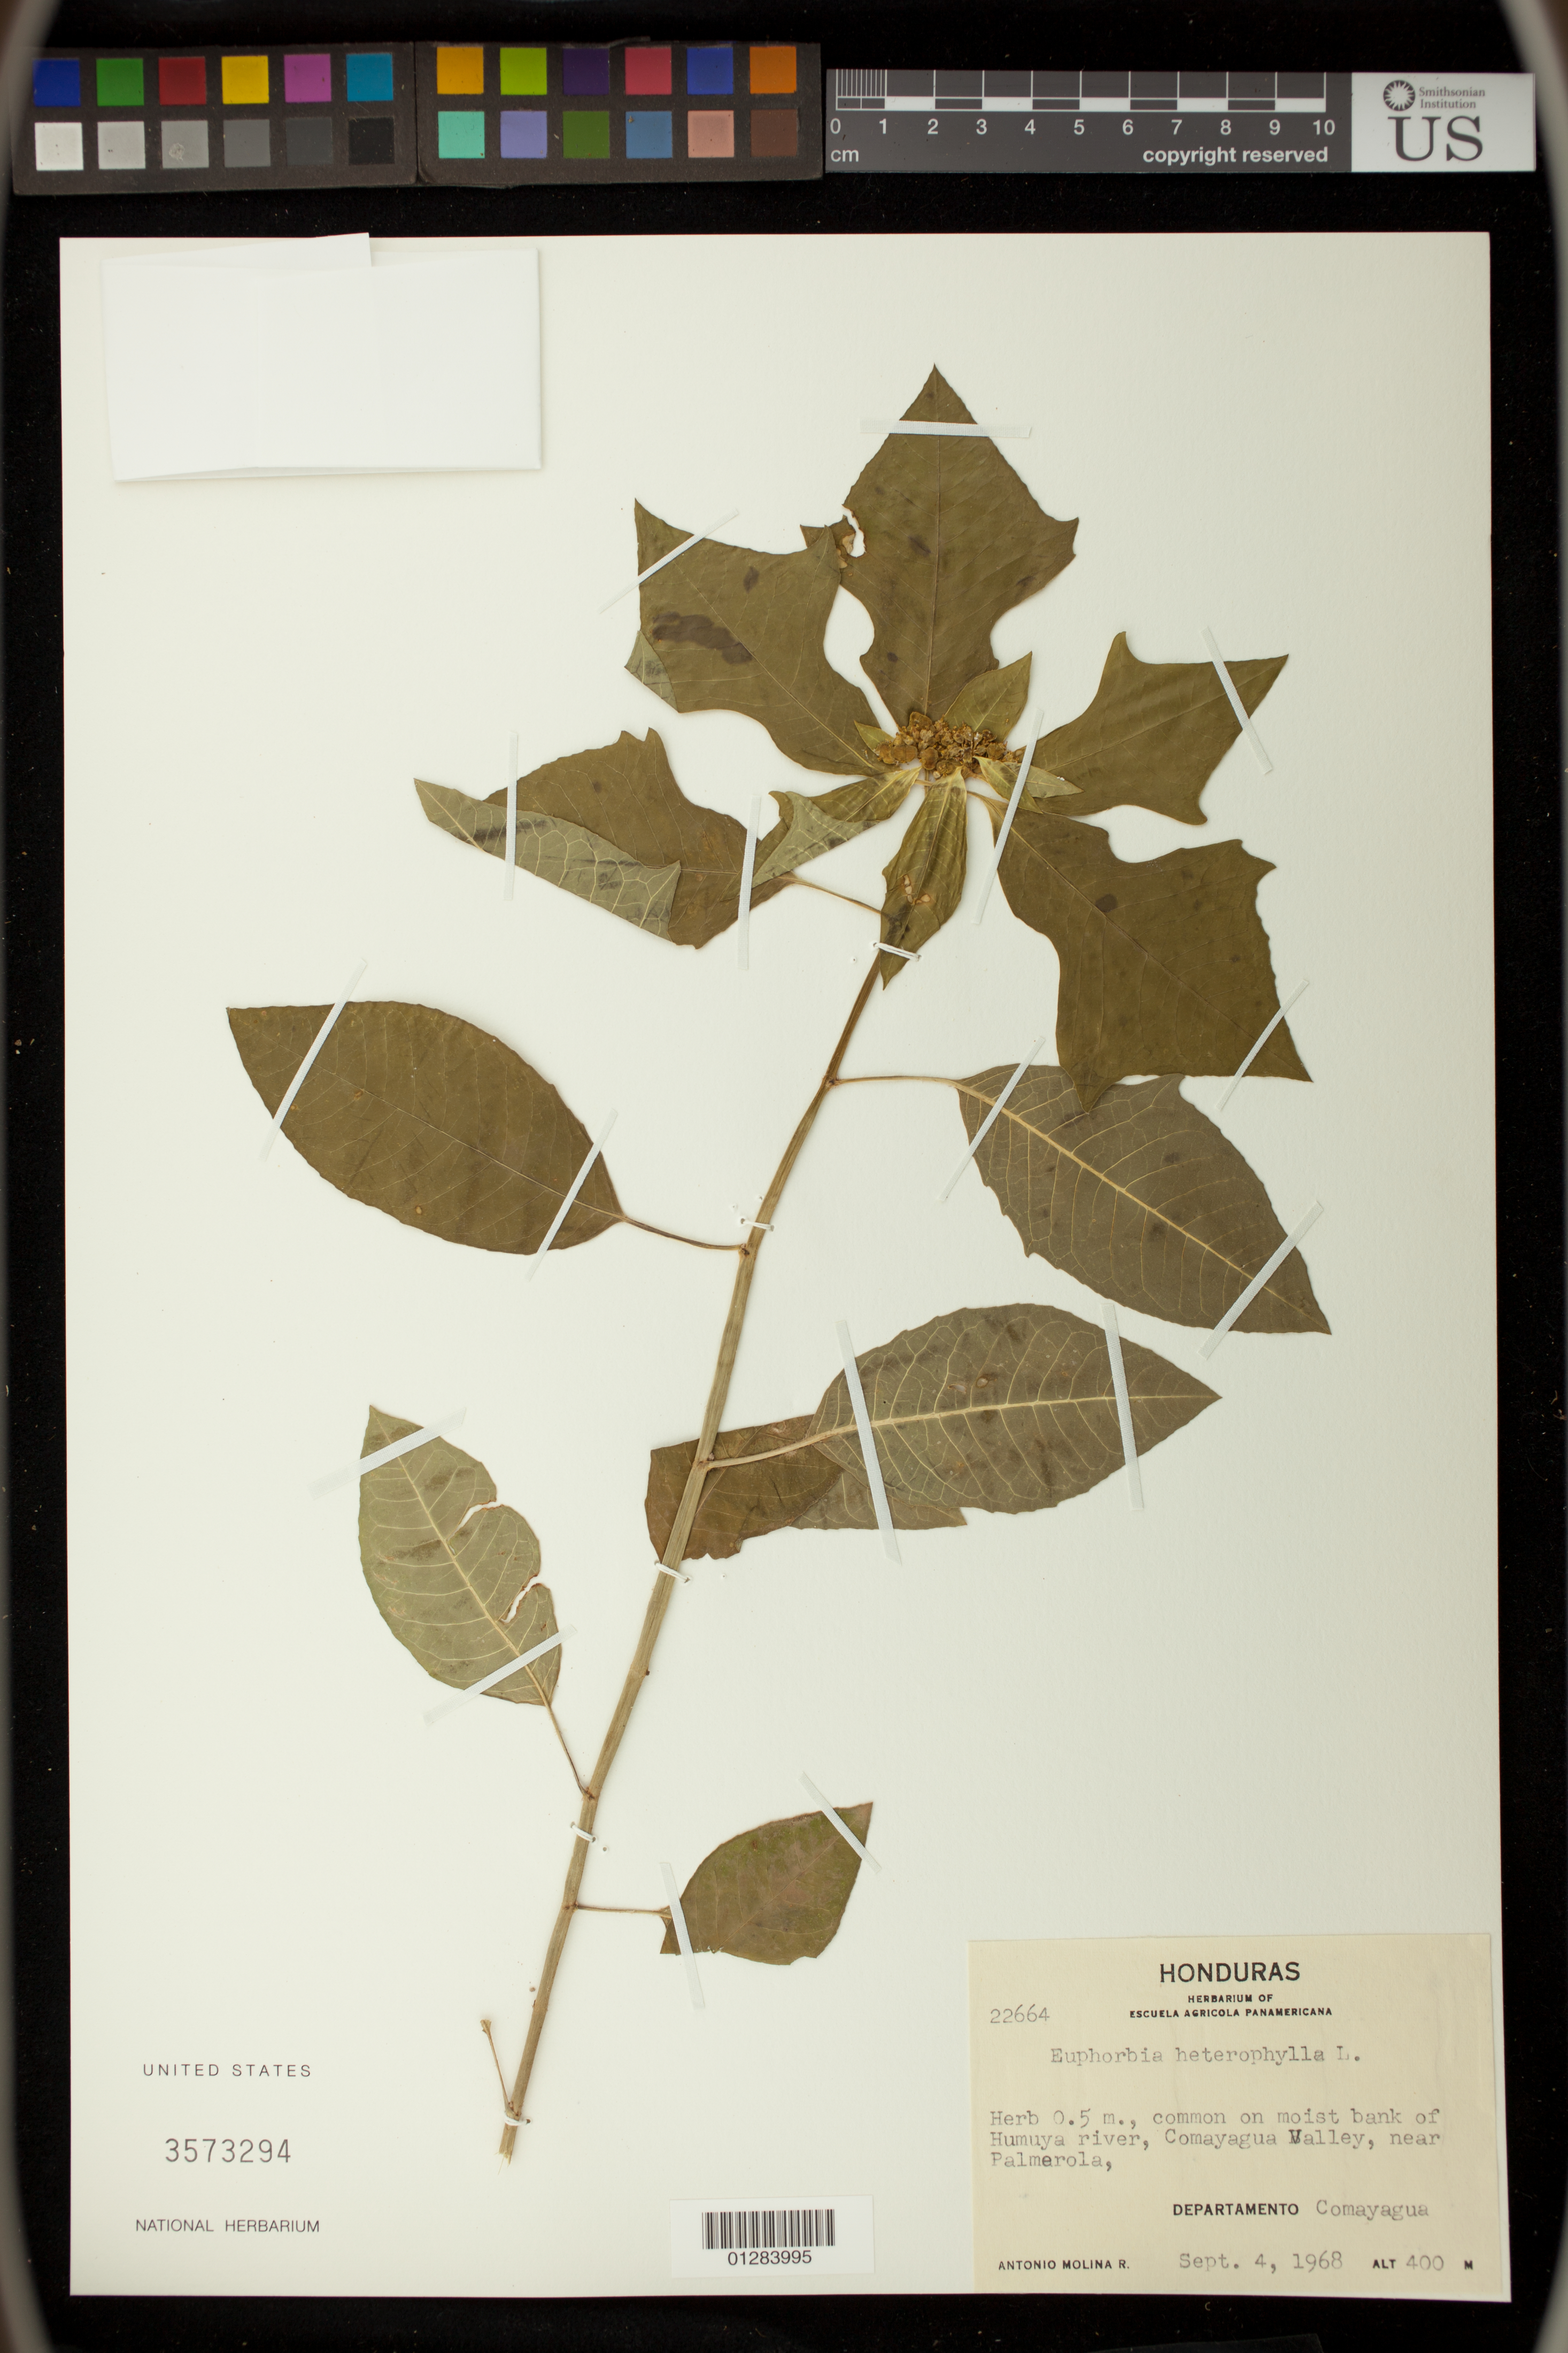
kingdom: Plantae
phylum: Tracheophyta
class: Magnoliopsida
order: Malpighiales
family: Euphorbiaceae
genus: Euphorbia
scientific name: Euphorbia heterophylla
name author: L.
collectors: A. Molina R.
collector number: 22664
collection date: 1968-09-04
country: Honduras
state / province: Comayagua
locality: bank of Humuya river, Comayagua Valley, near Palmerola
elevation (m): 400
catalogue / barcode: US 3573294